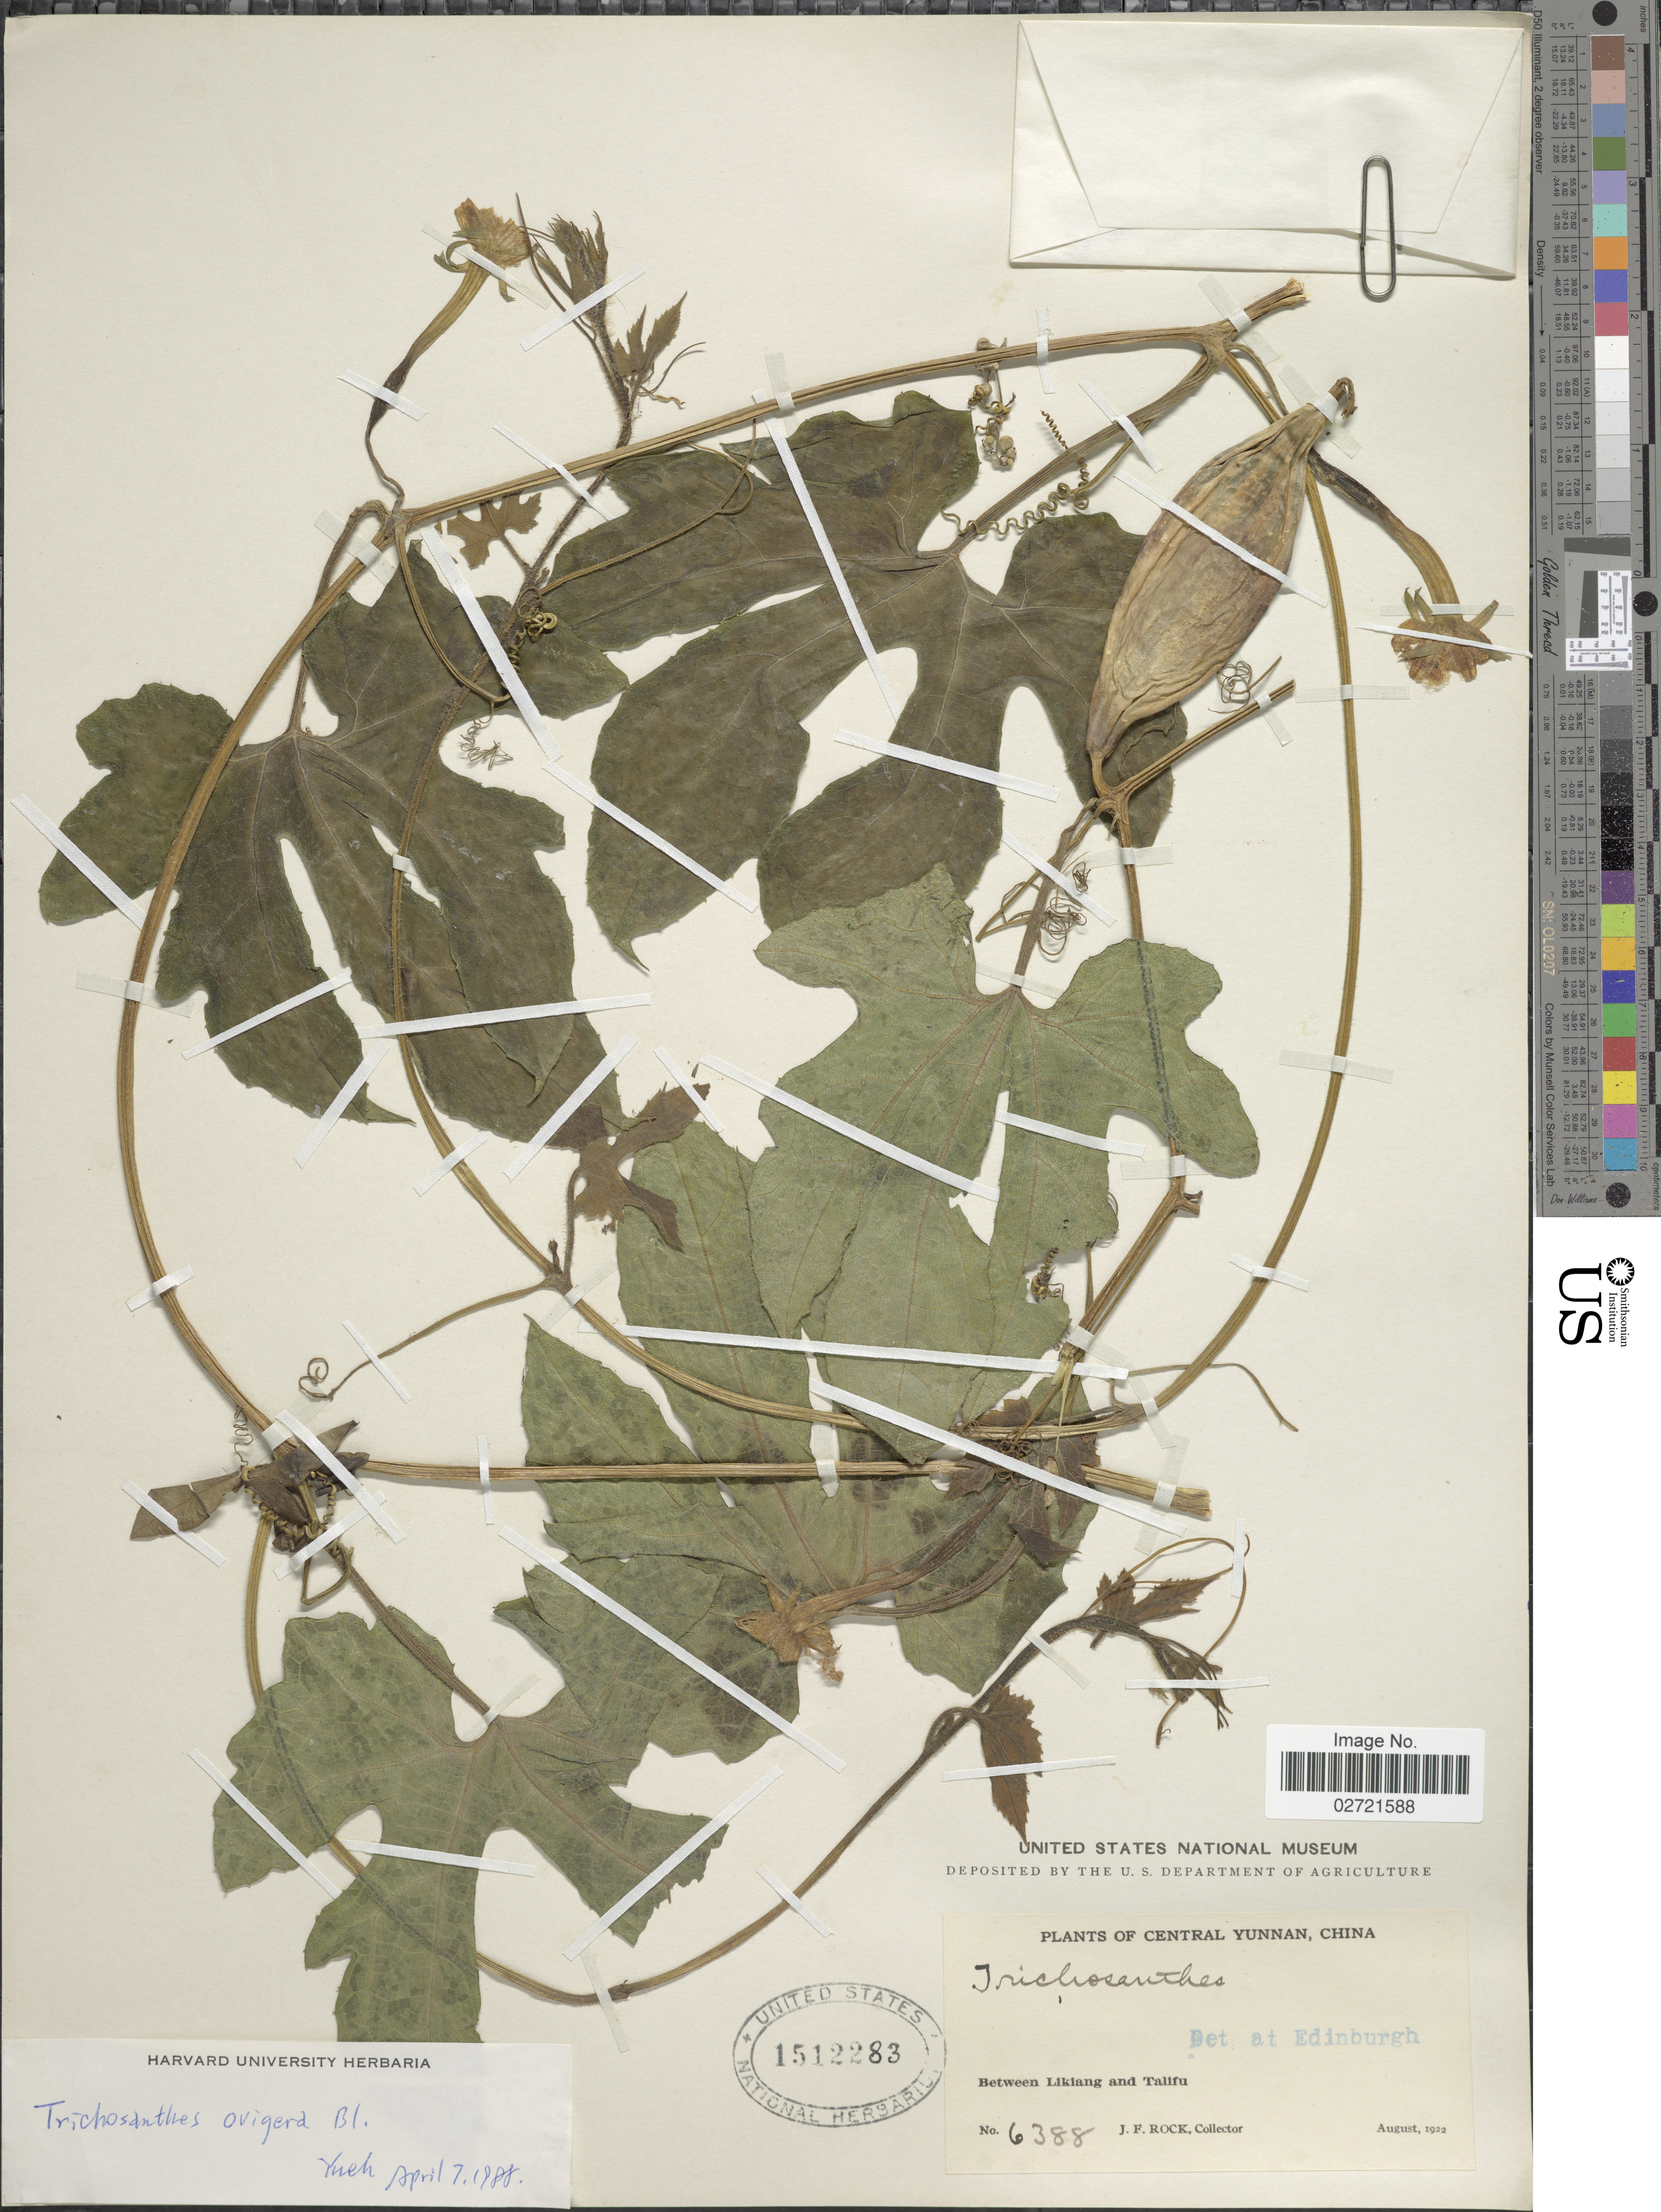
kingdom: Plantae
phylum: Tracheophyta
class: Magnoliopsida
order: Cucurbitales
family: Cucurbitaceae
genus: Trichosanthes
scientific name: Trichosanthes ovigera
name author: Blume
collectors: J. F. Rock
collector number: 6388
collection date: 1922-08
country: China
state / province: Yunnan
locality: Central Yunnan, Between Likiang and Talifu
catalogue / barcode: US 1512283